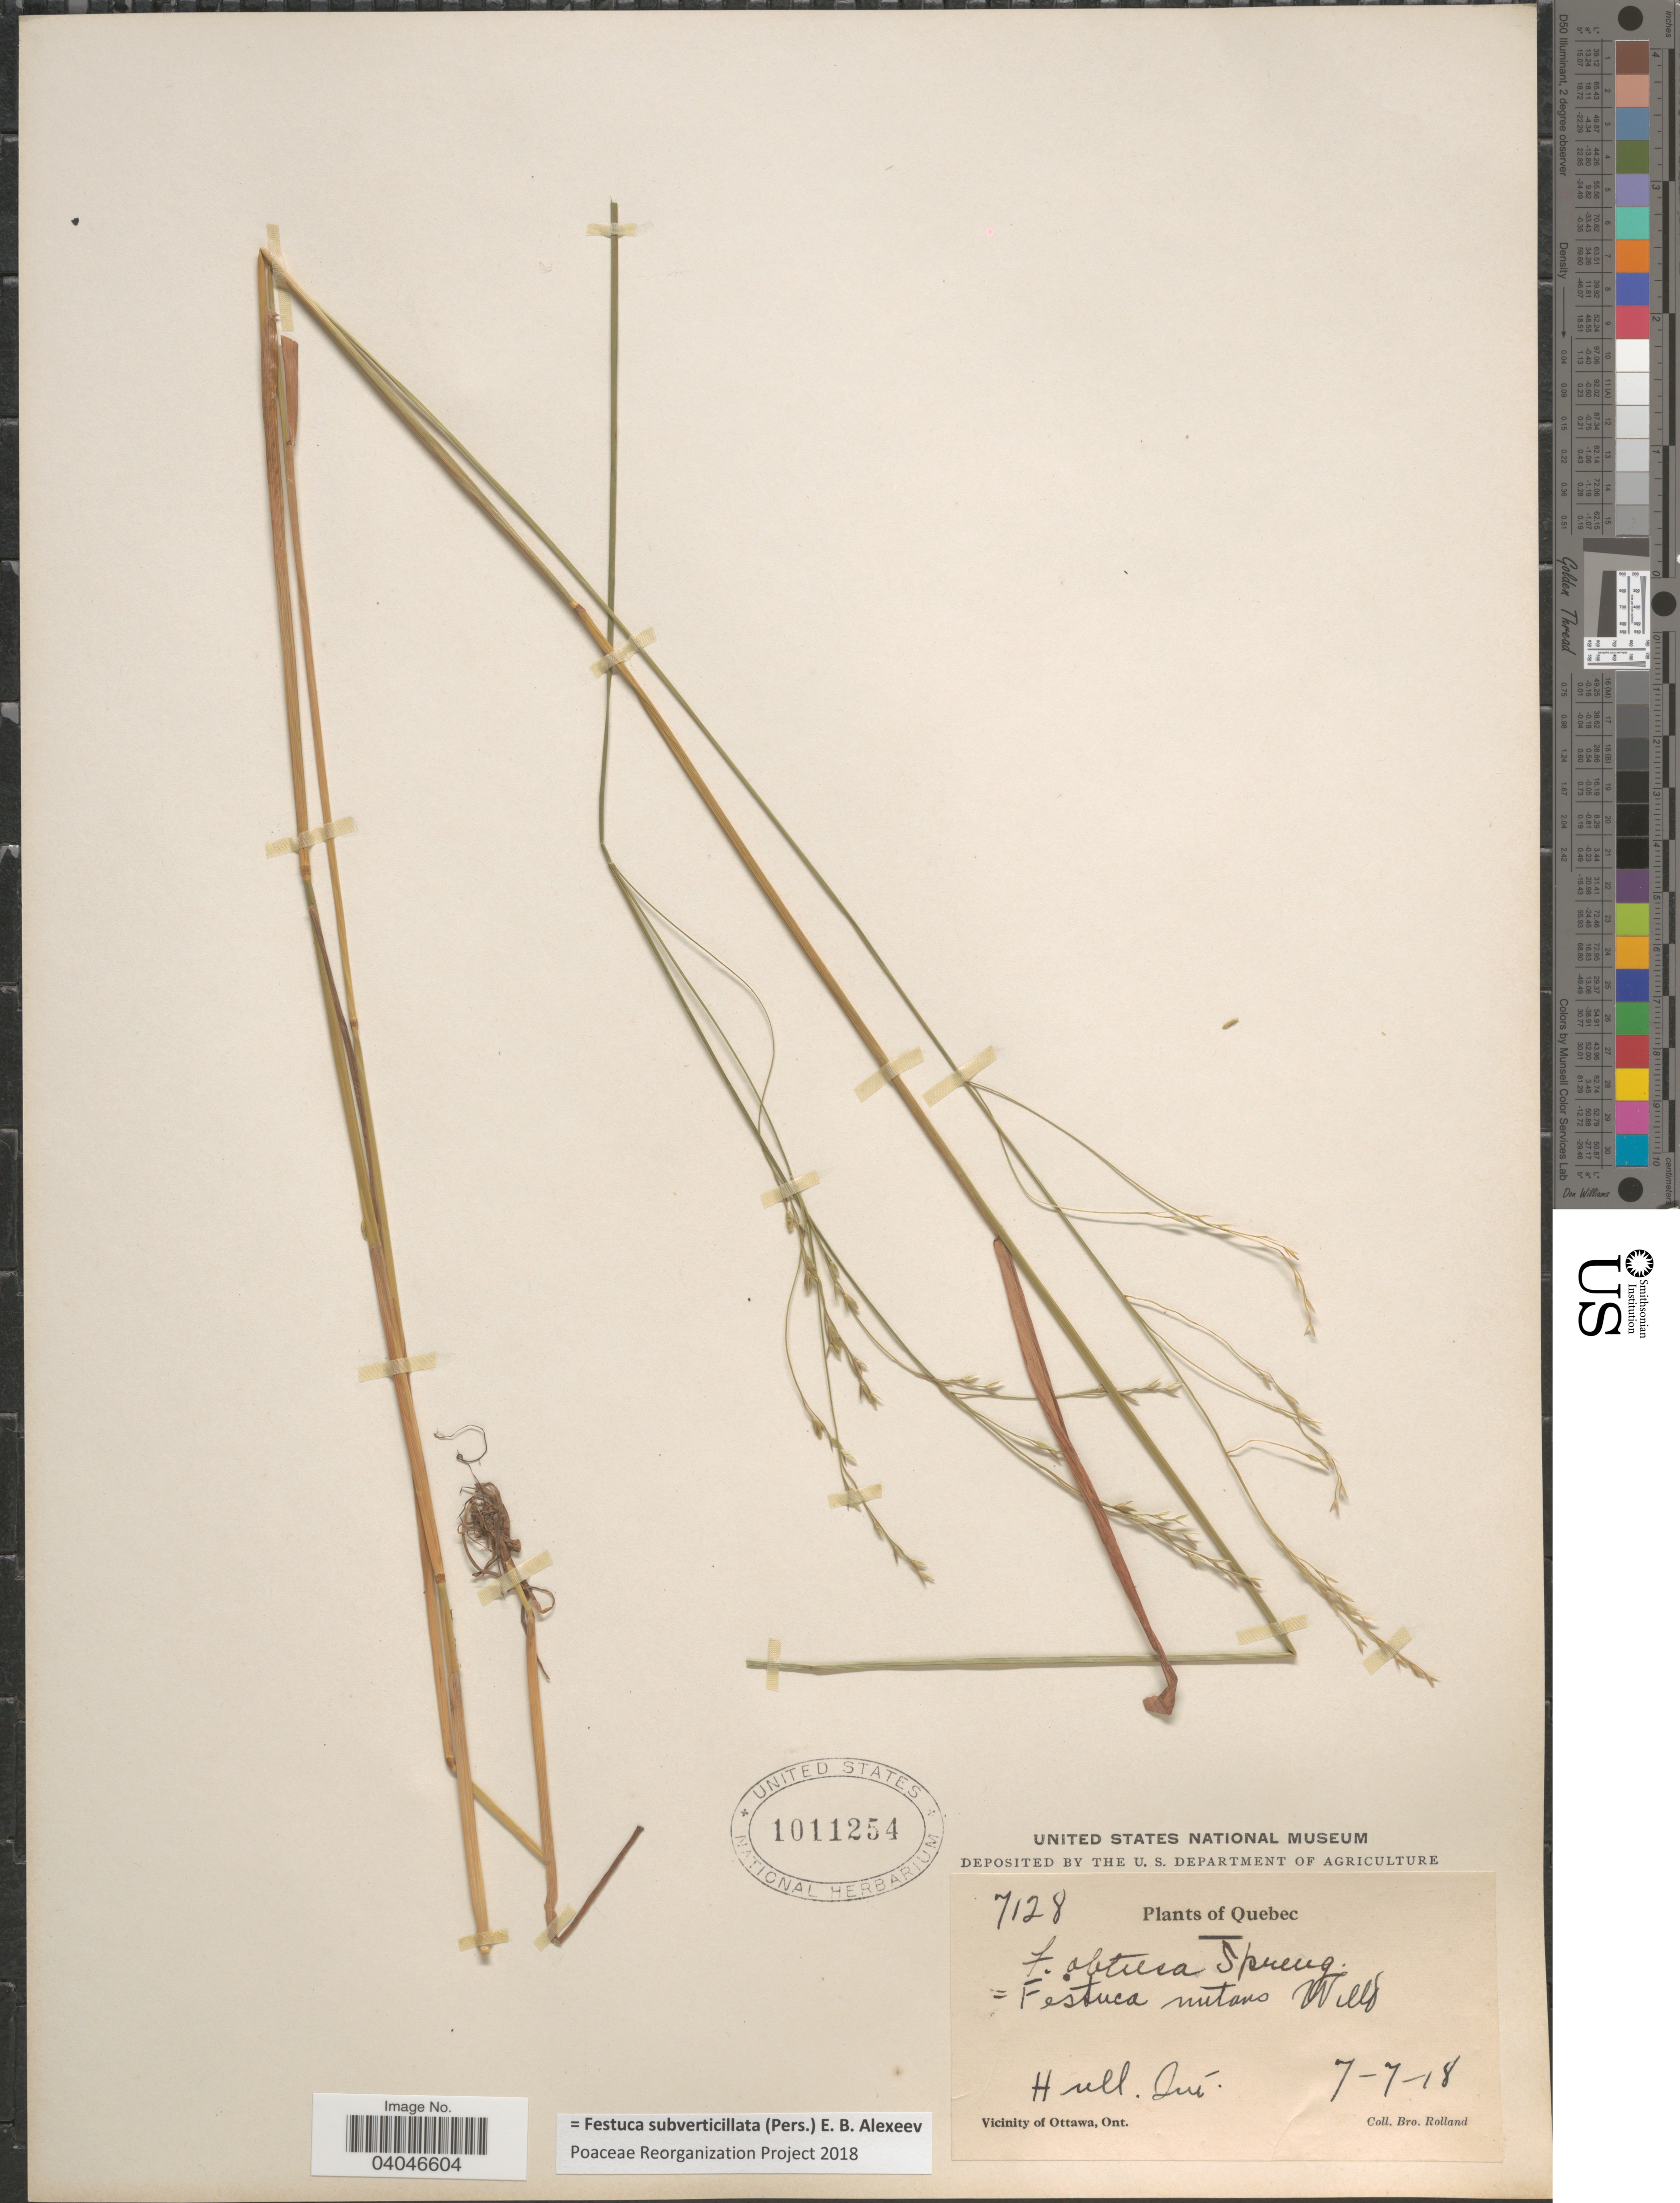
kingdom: Plantae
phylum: Tracheophyta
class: Liliopsida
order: Poales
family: Poaceae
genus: Festuca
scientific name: Festuca subverticillata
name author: (Pers.) E.B. Alexeev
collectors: B. Rolland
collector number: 7128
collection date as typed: Transcribed d/m/y: 7/7/18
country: Canada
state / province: Quebec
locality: Hull.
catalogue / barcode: US 1011254